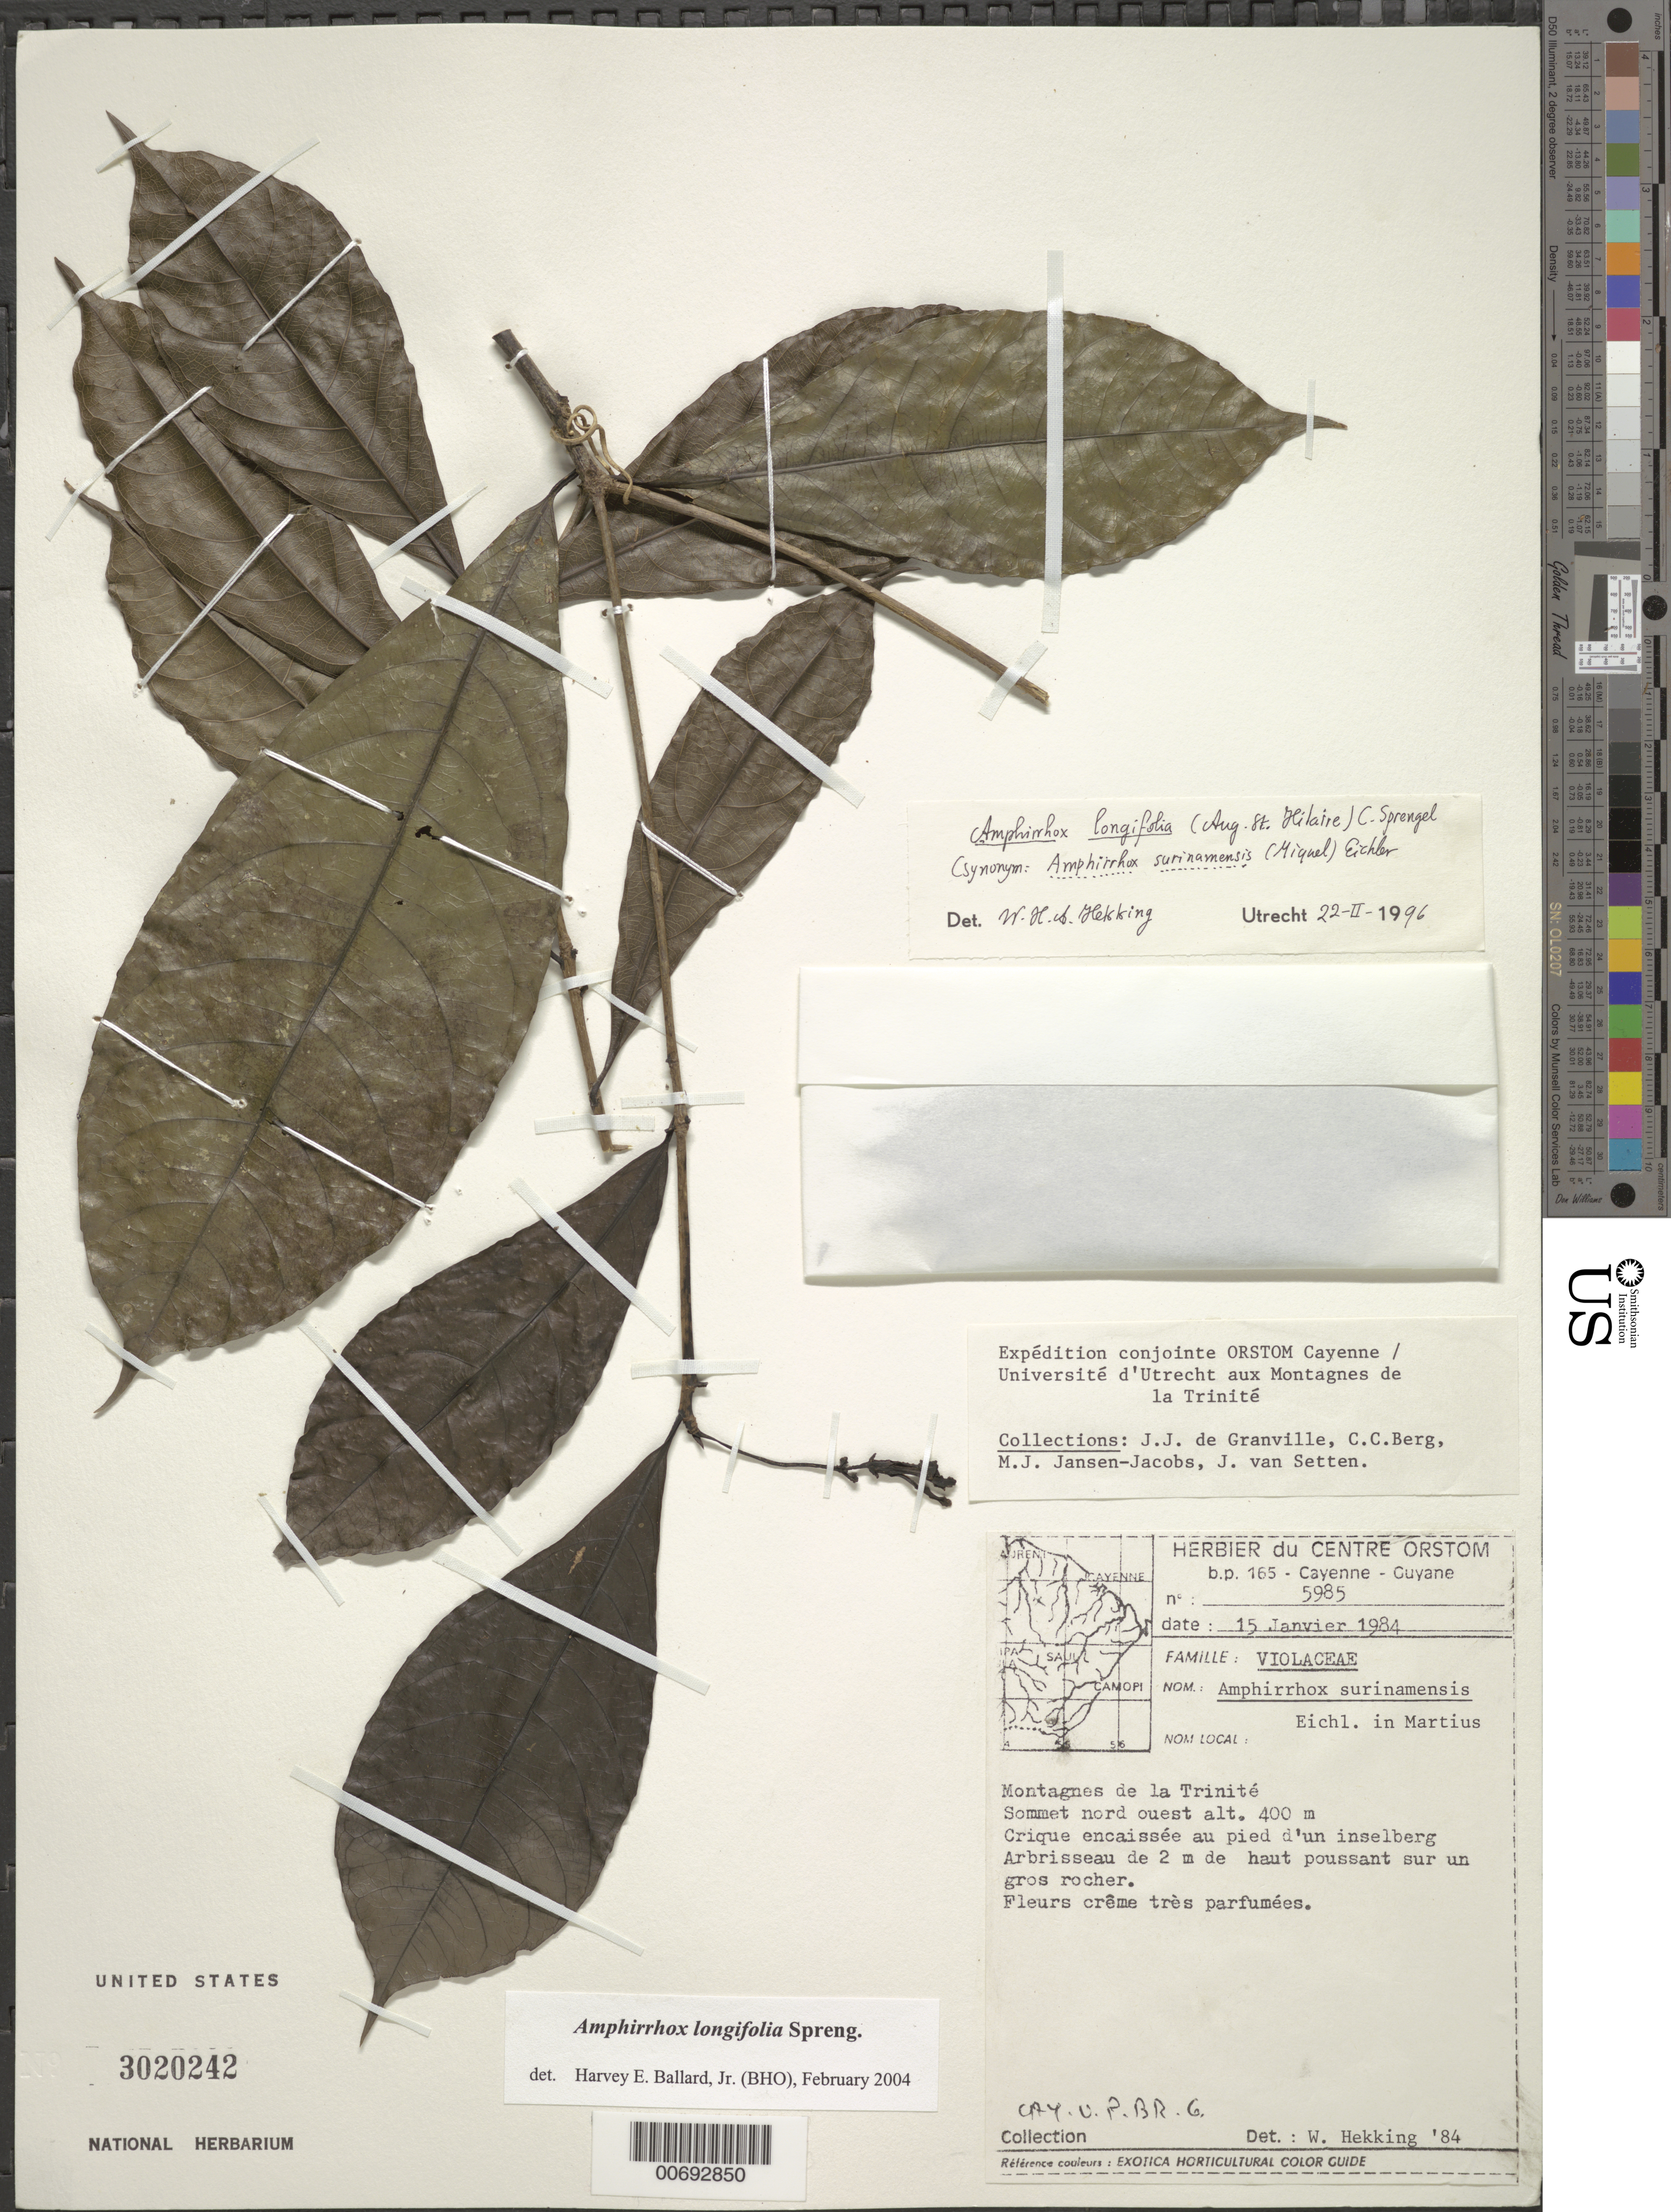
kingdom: Plantae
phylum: Tracheophyta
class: Magnoliopsida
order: Malpighiales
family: Violaceae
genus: Amphirrhox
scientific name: Amphirrhox longifolia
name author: (A. St.-Hil.) Spreng.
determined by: Ballard, Harvey E.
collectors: J.-J. de Granville, C. C. Berg, M. J. Jansen-Jacobs & J. van Setten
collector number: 5985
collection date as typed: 15-Jan-84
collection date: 1984-01-15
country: French Guiana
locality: Montagnes de la Trinité, sommet nord ouest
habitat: On a large rock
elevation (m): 400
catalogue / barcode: US 3020242